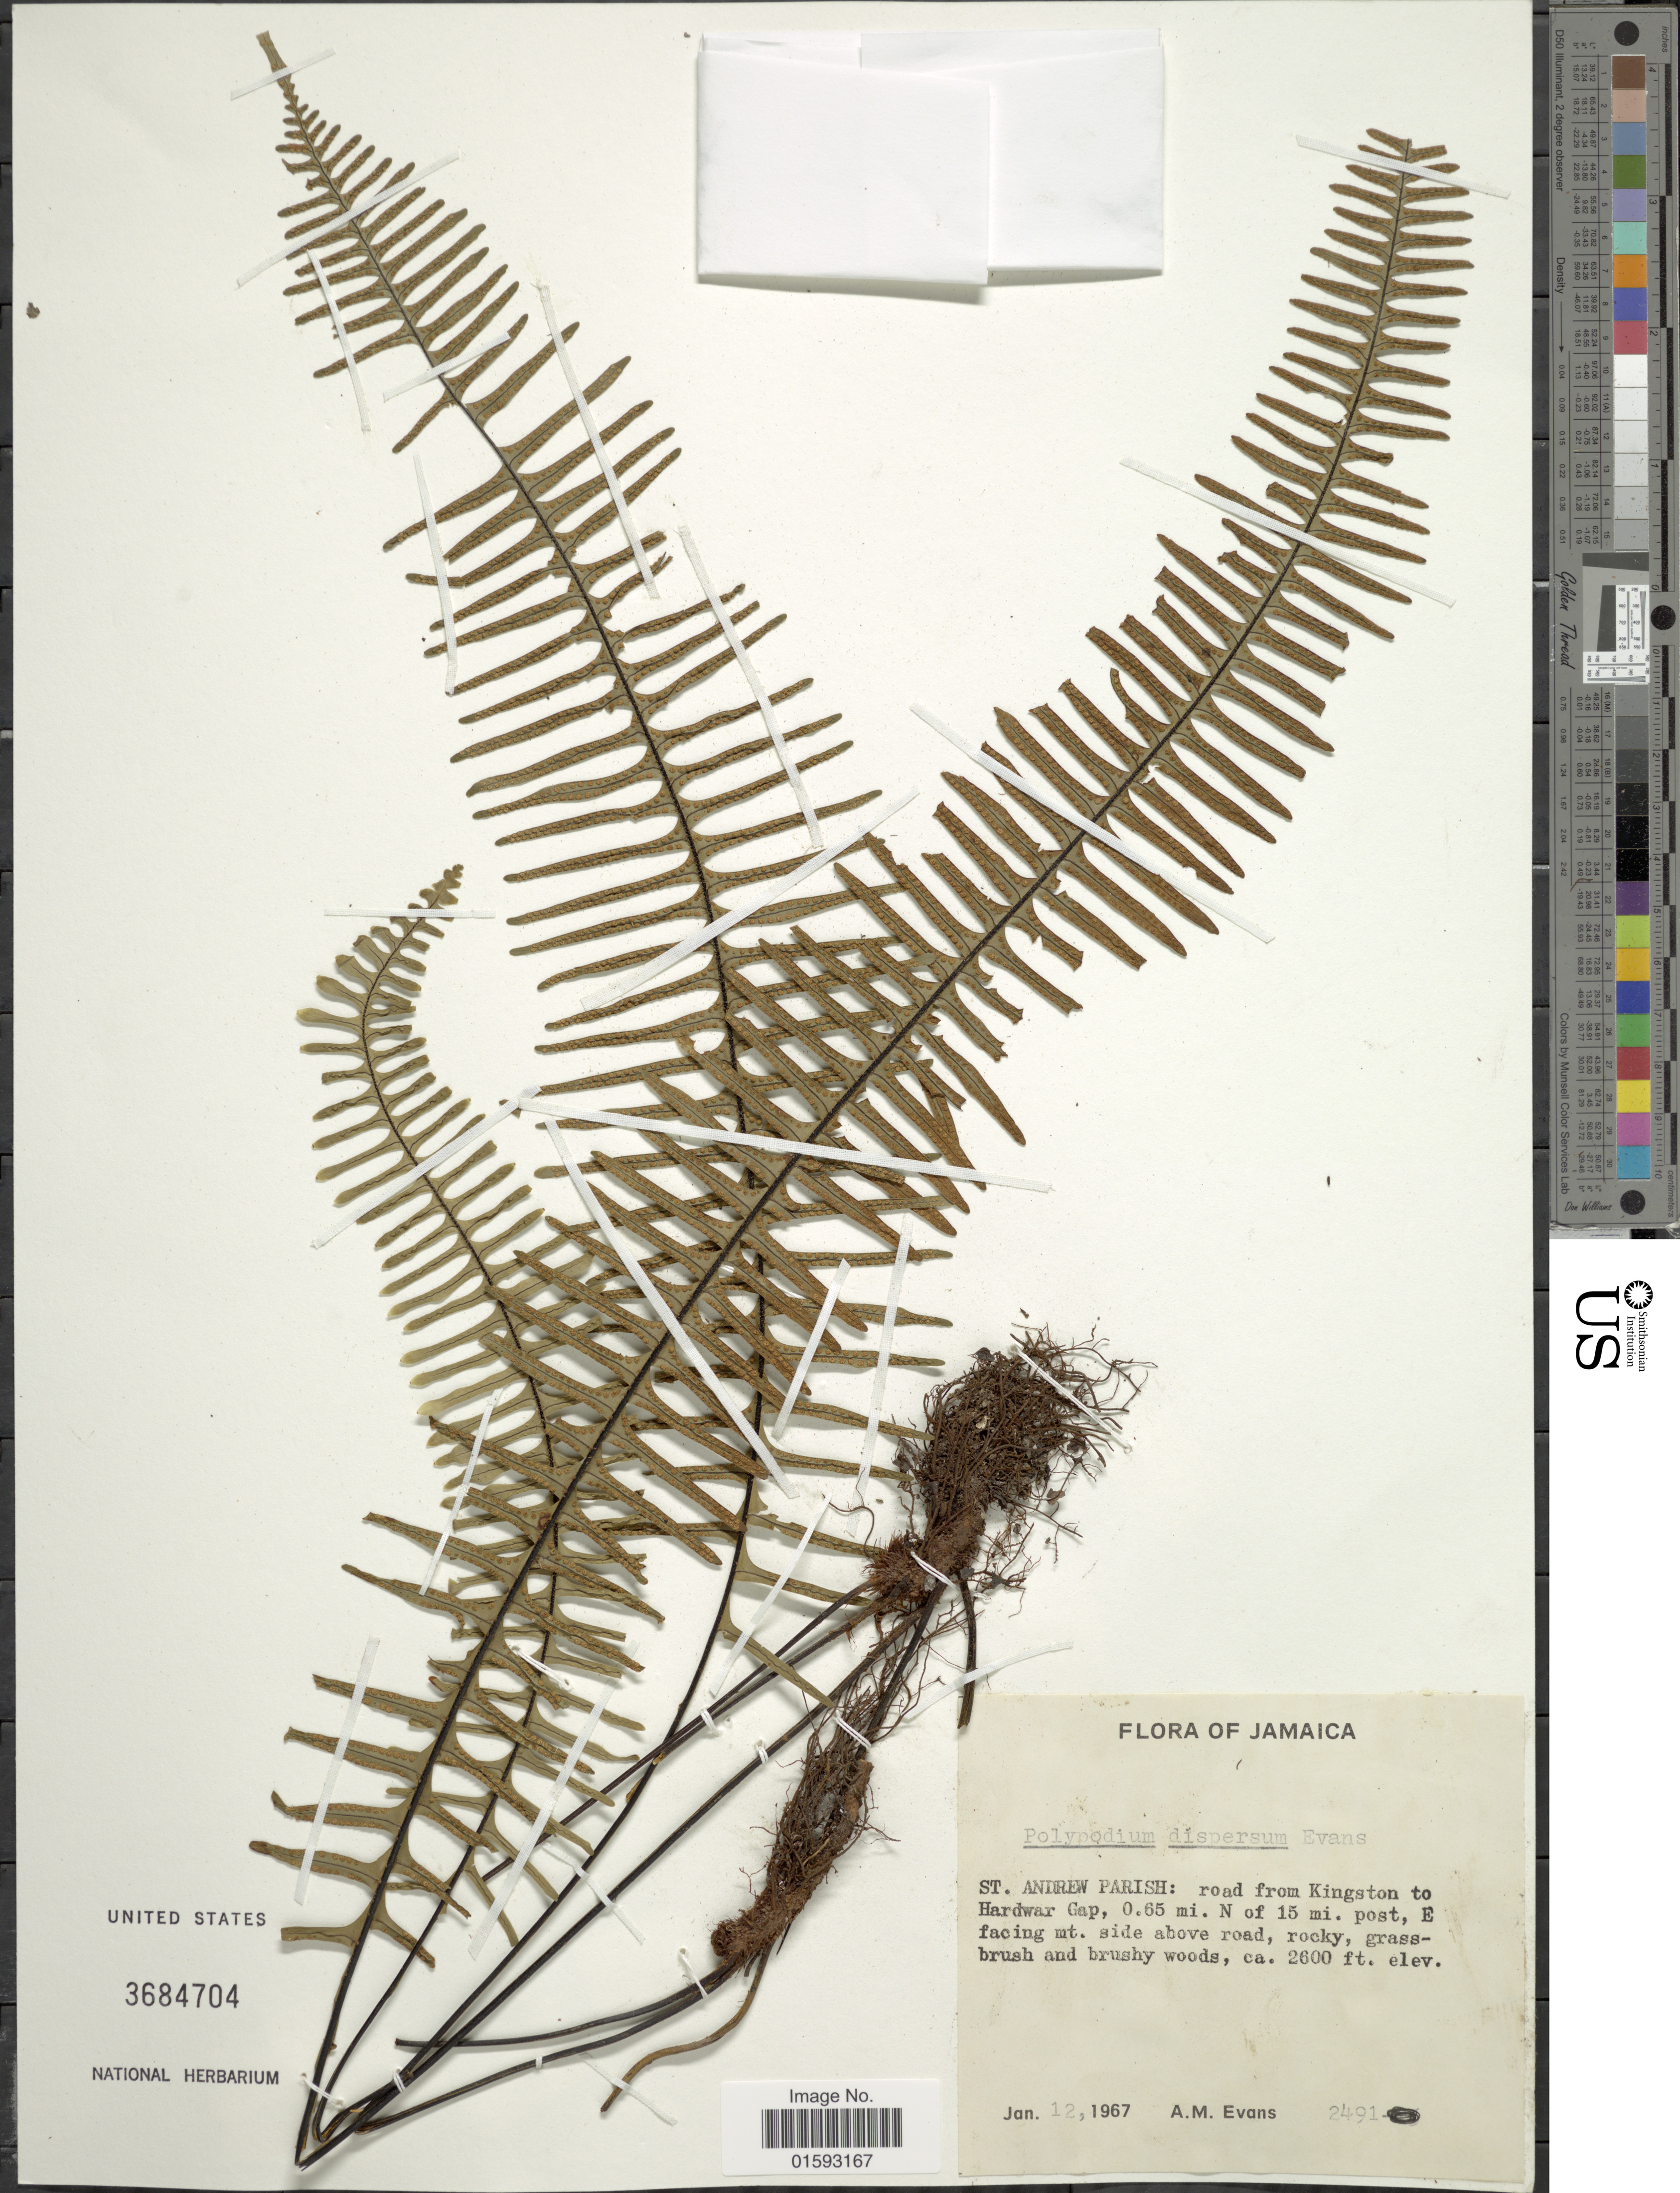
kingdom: Plantae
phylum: Tracheophyta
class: Polypodiopsida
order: Polypodiales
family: Polypodiaceae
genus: Pecluma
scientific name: Pecluma dispersa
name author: (A.M. Evans) M.G. Price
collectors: A. M. Evans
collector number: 2491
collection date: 1967-01-12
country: Jamaica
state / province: Saint Andrew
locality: Road from Kingston to Hardwar Gap, 0.65 mi. N of 15 mi. post, E facing mt. side above road, rocky, grassbrush and brushy woods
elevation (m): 792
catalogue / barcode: US 3684704